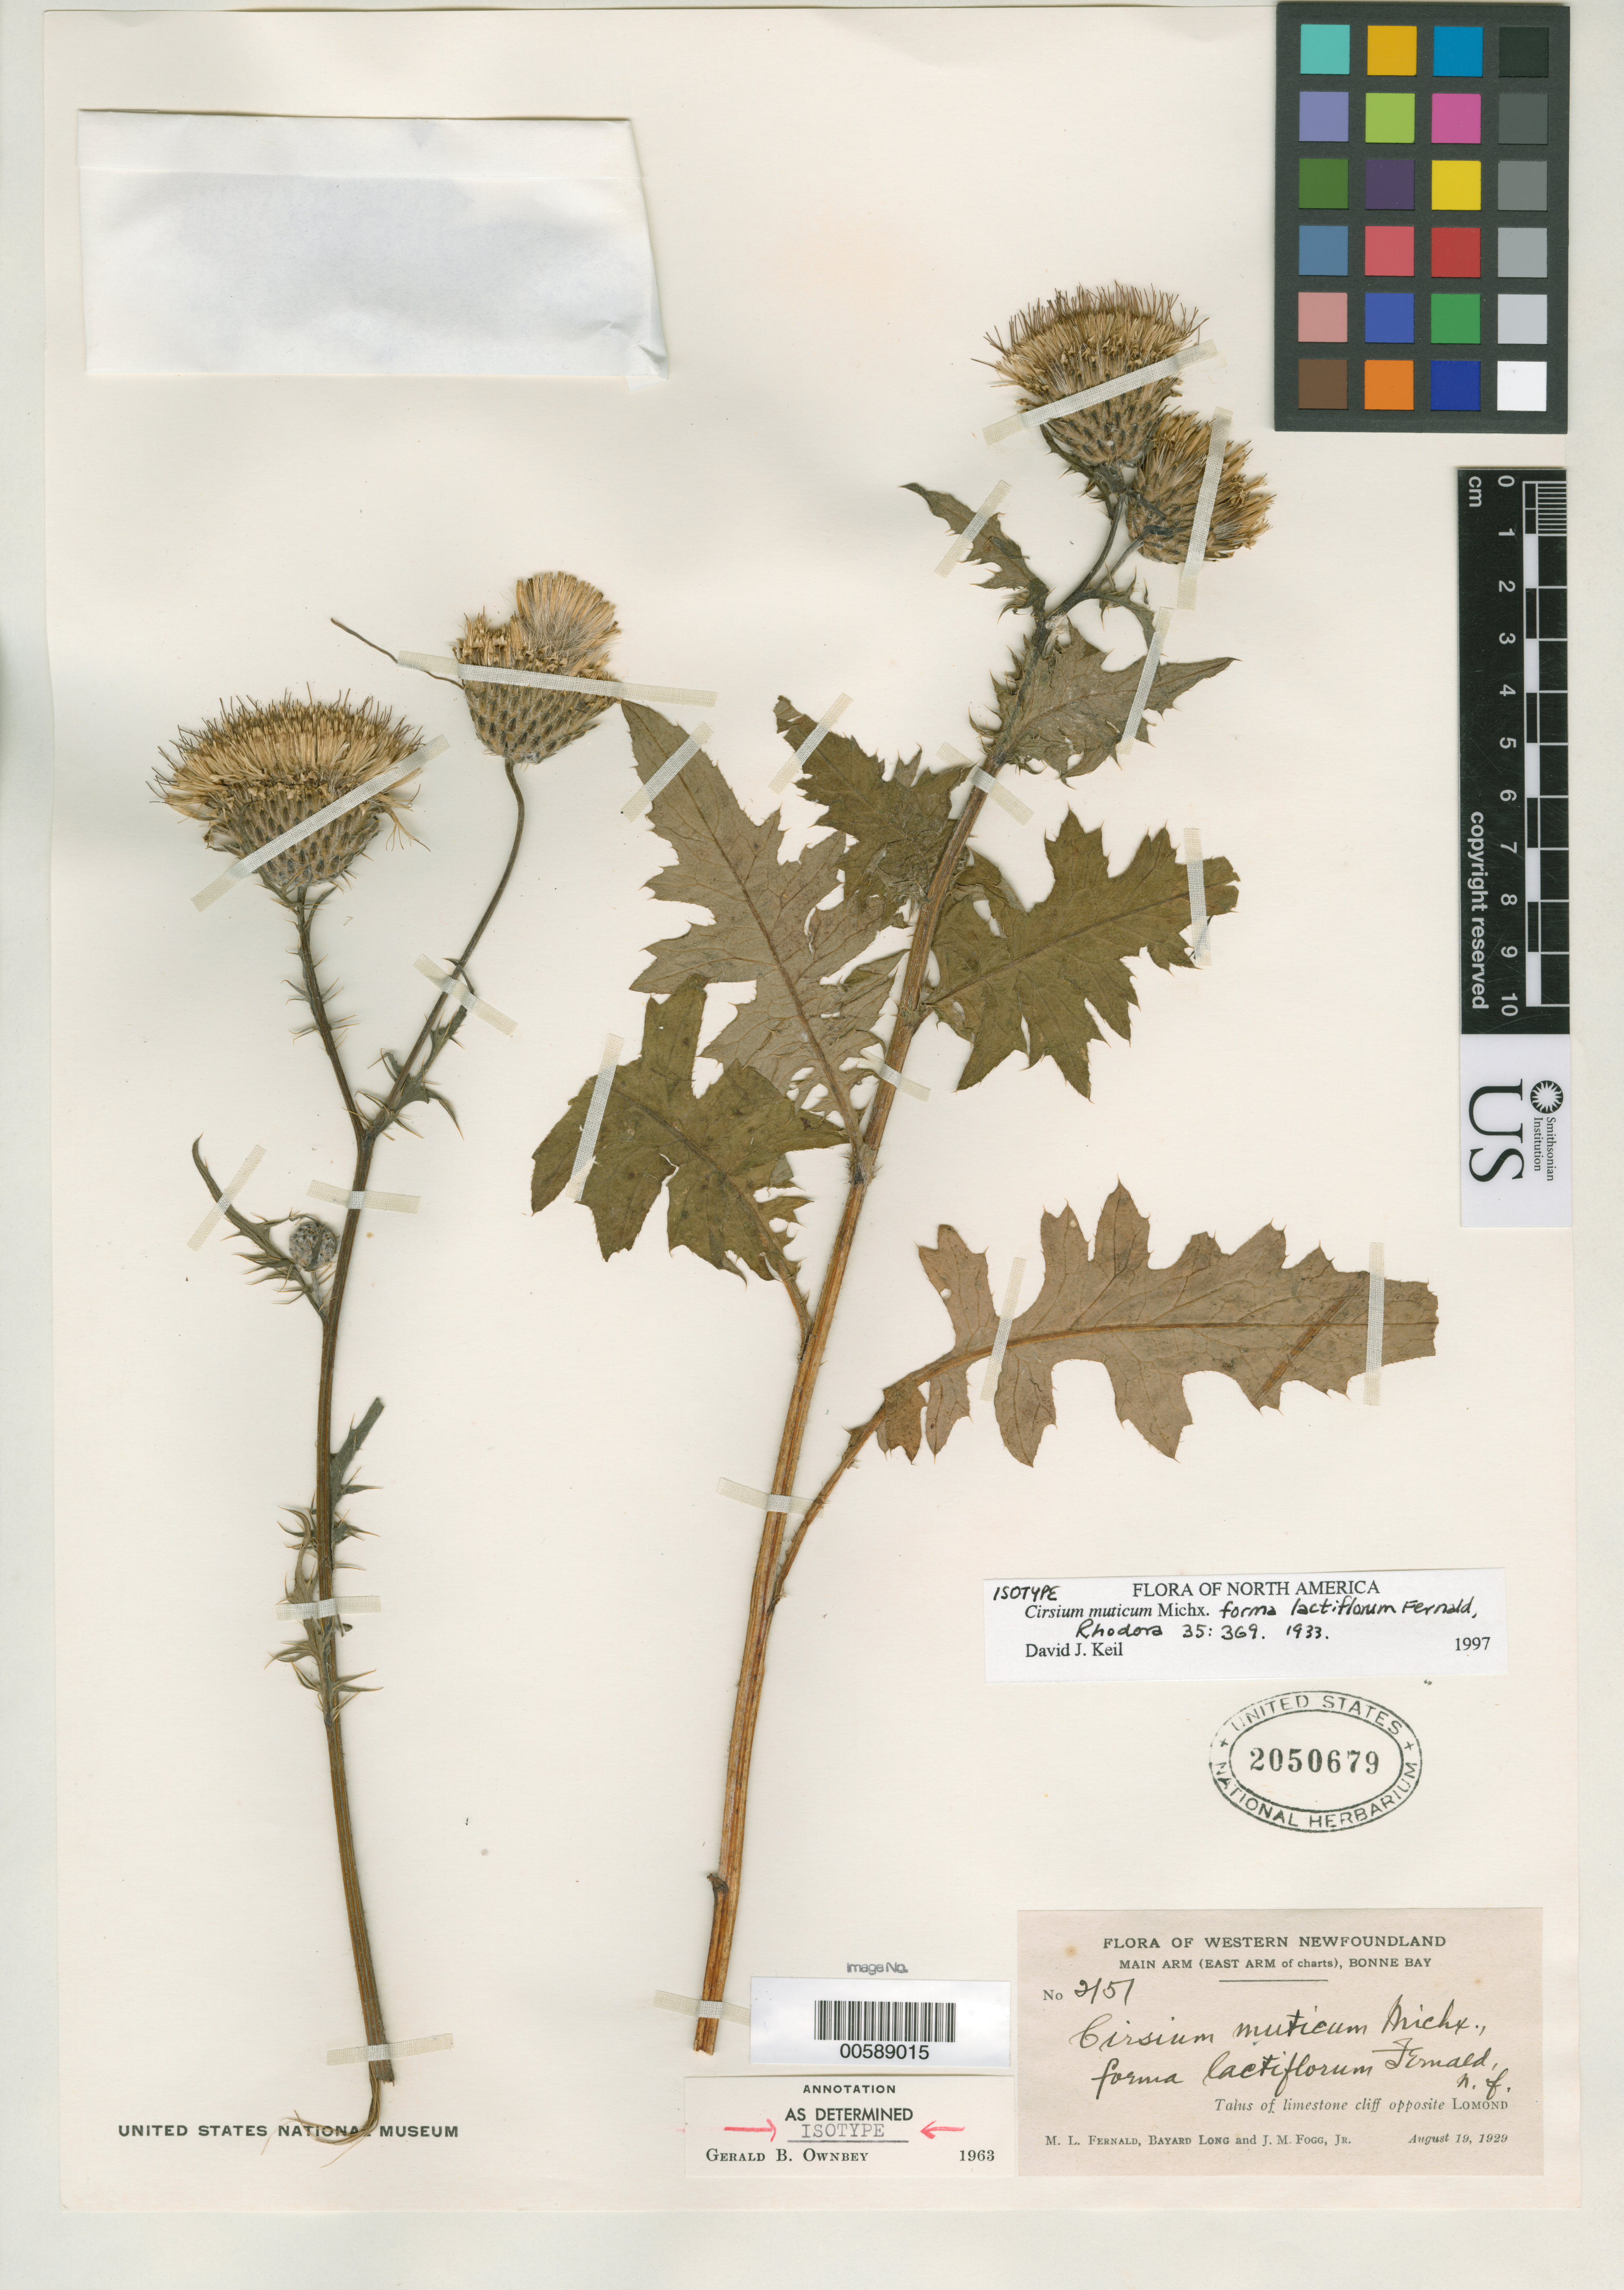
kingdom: Plantae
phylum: Tracheophyta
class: Magnoliopsida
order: Asterales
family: Asteraceae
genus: Cirsium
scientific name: Cirsium muticum f. lactiflorum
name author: Fernald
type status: Isotype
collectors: M. L. Fernald, B. H. Long & J. Fogg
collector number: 2151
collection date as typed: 19 Aug 1929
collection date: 1929-08-19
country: Canada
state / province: Newfoundland and Labrador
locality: Main arm, E arm of charts, Bonne Bay, talus of limestone cliff opposite Lomond.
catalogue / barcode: US 2050679